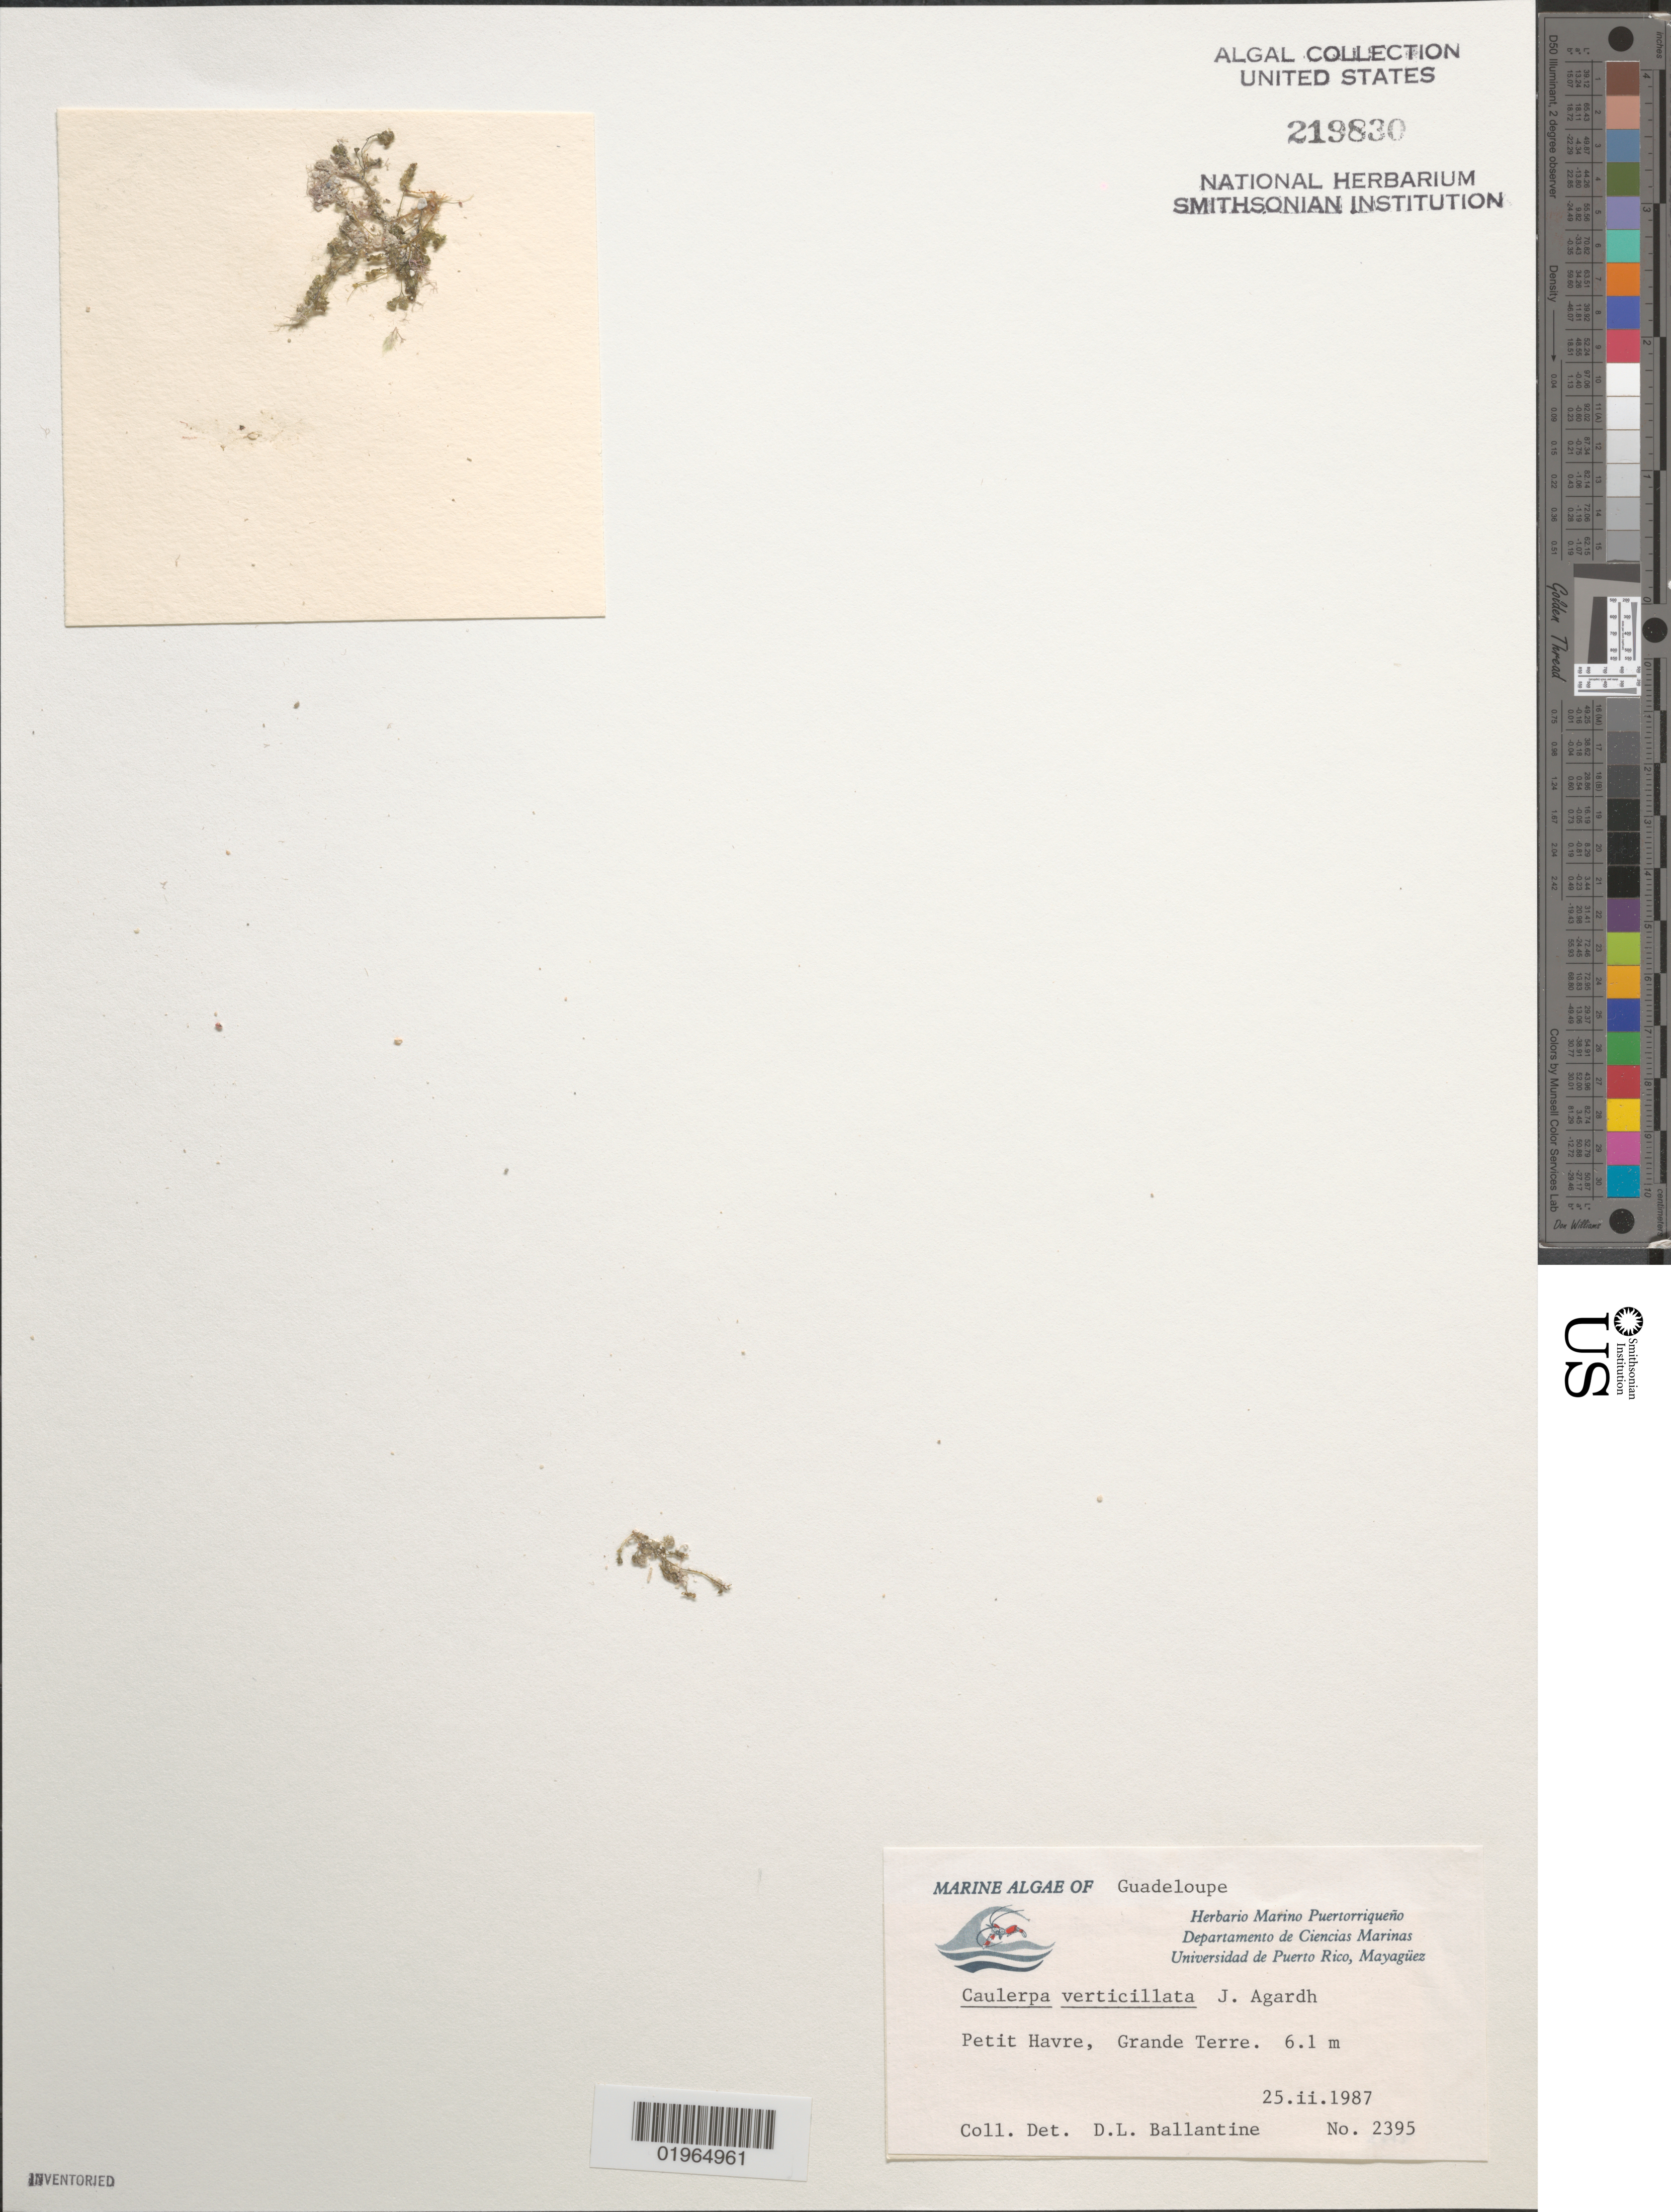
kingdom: Plantae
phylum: Chlorophyta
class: Ulvophyceae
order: Bryopsidales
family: Caulerpaceae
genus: Caulerpa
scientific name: Caulerpa verticillata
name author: J. Agardh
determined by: Ballantine, D. L.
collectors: D.L. Ballantine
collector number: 2395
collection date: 1987-02-25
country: Guadeloupe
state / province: Grande Terre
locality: Petit Havre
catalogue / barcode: US 219830